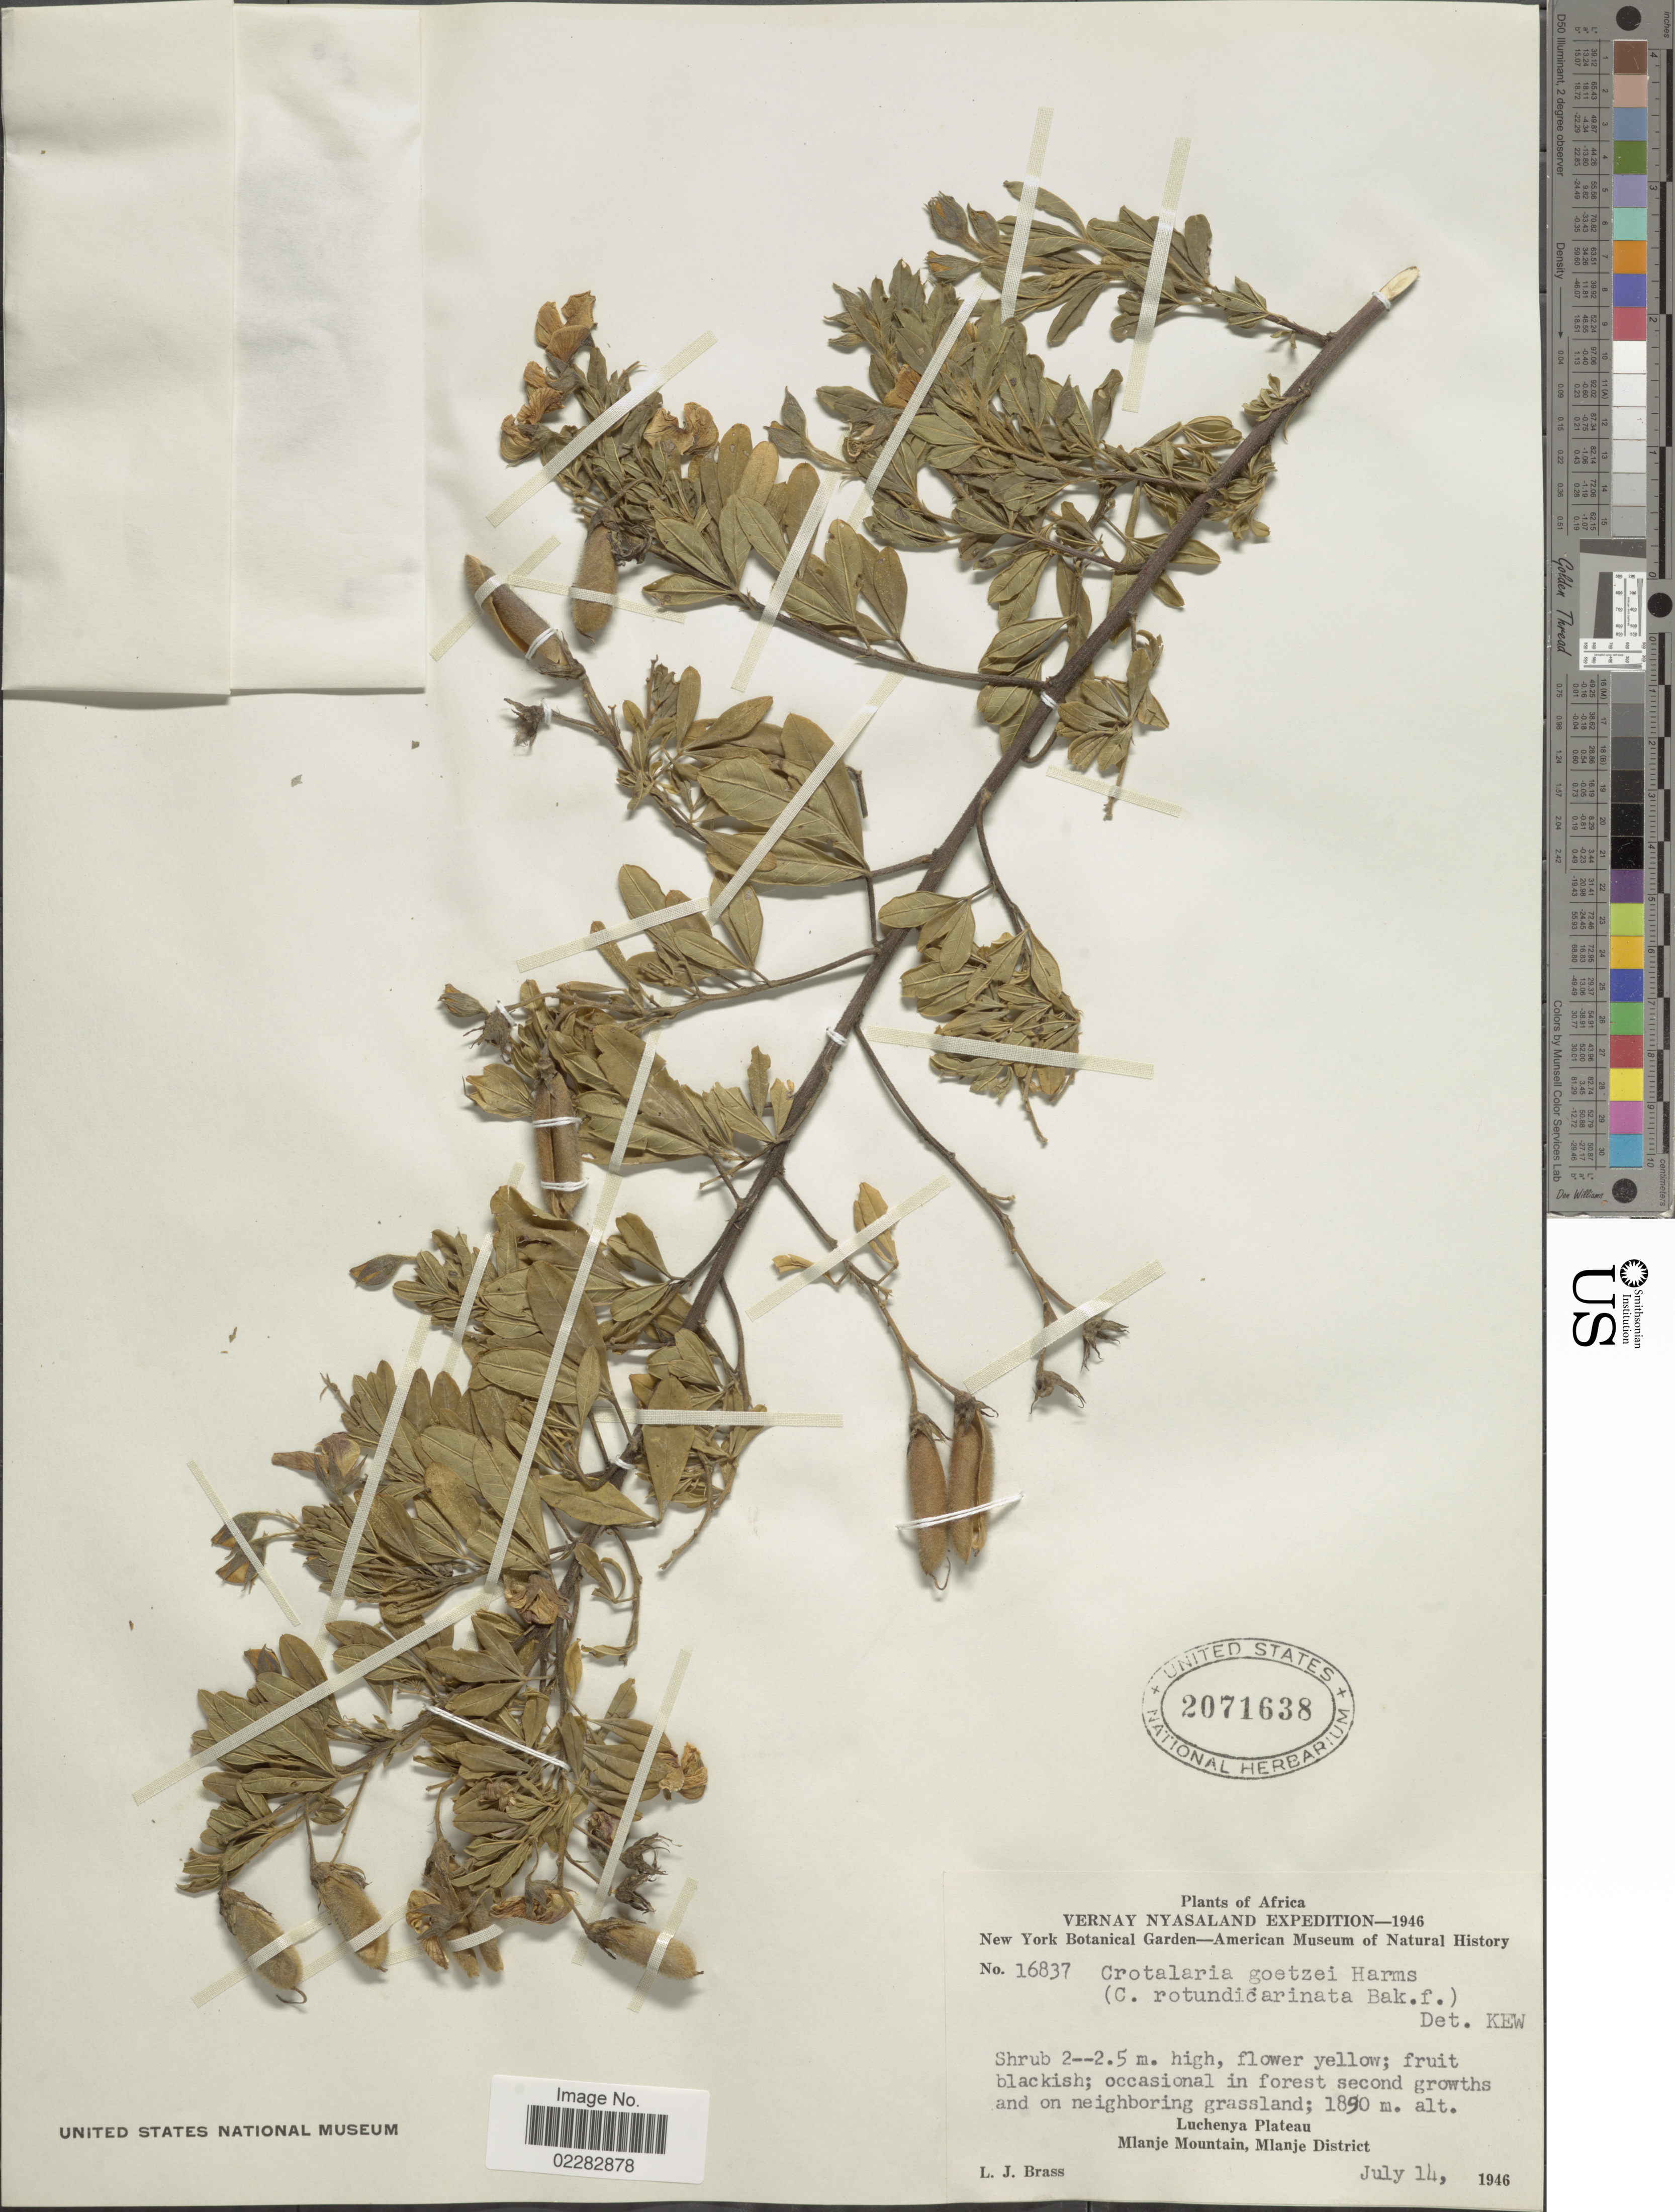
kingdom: Plantae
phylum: Tracheophyta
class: Magnoliopsida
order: Fabales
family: Fabaceae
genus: Crotalaria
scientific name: Crotalaria goetzei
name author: Harms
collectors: L. J. Brass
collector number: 16837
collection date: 1946-07-14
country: Malawi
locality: Vernay Nyasaland, Luchenya Plateau, Mlanje Mountain, Mlanje District.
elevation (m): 1890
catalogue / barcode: US 2071638